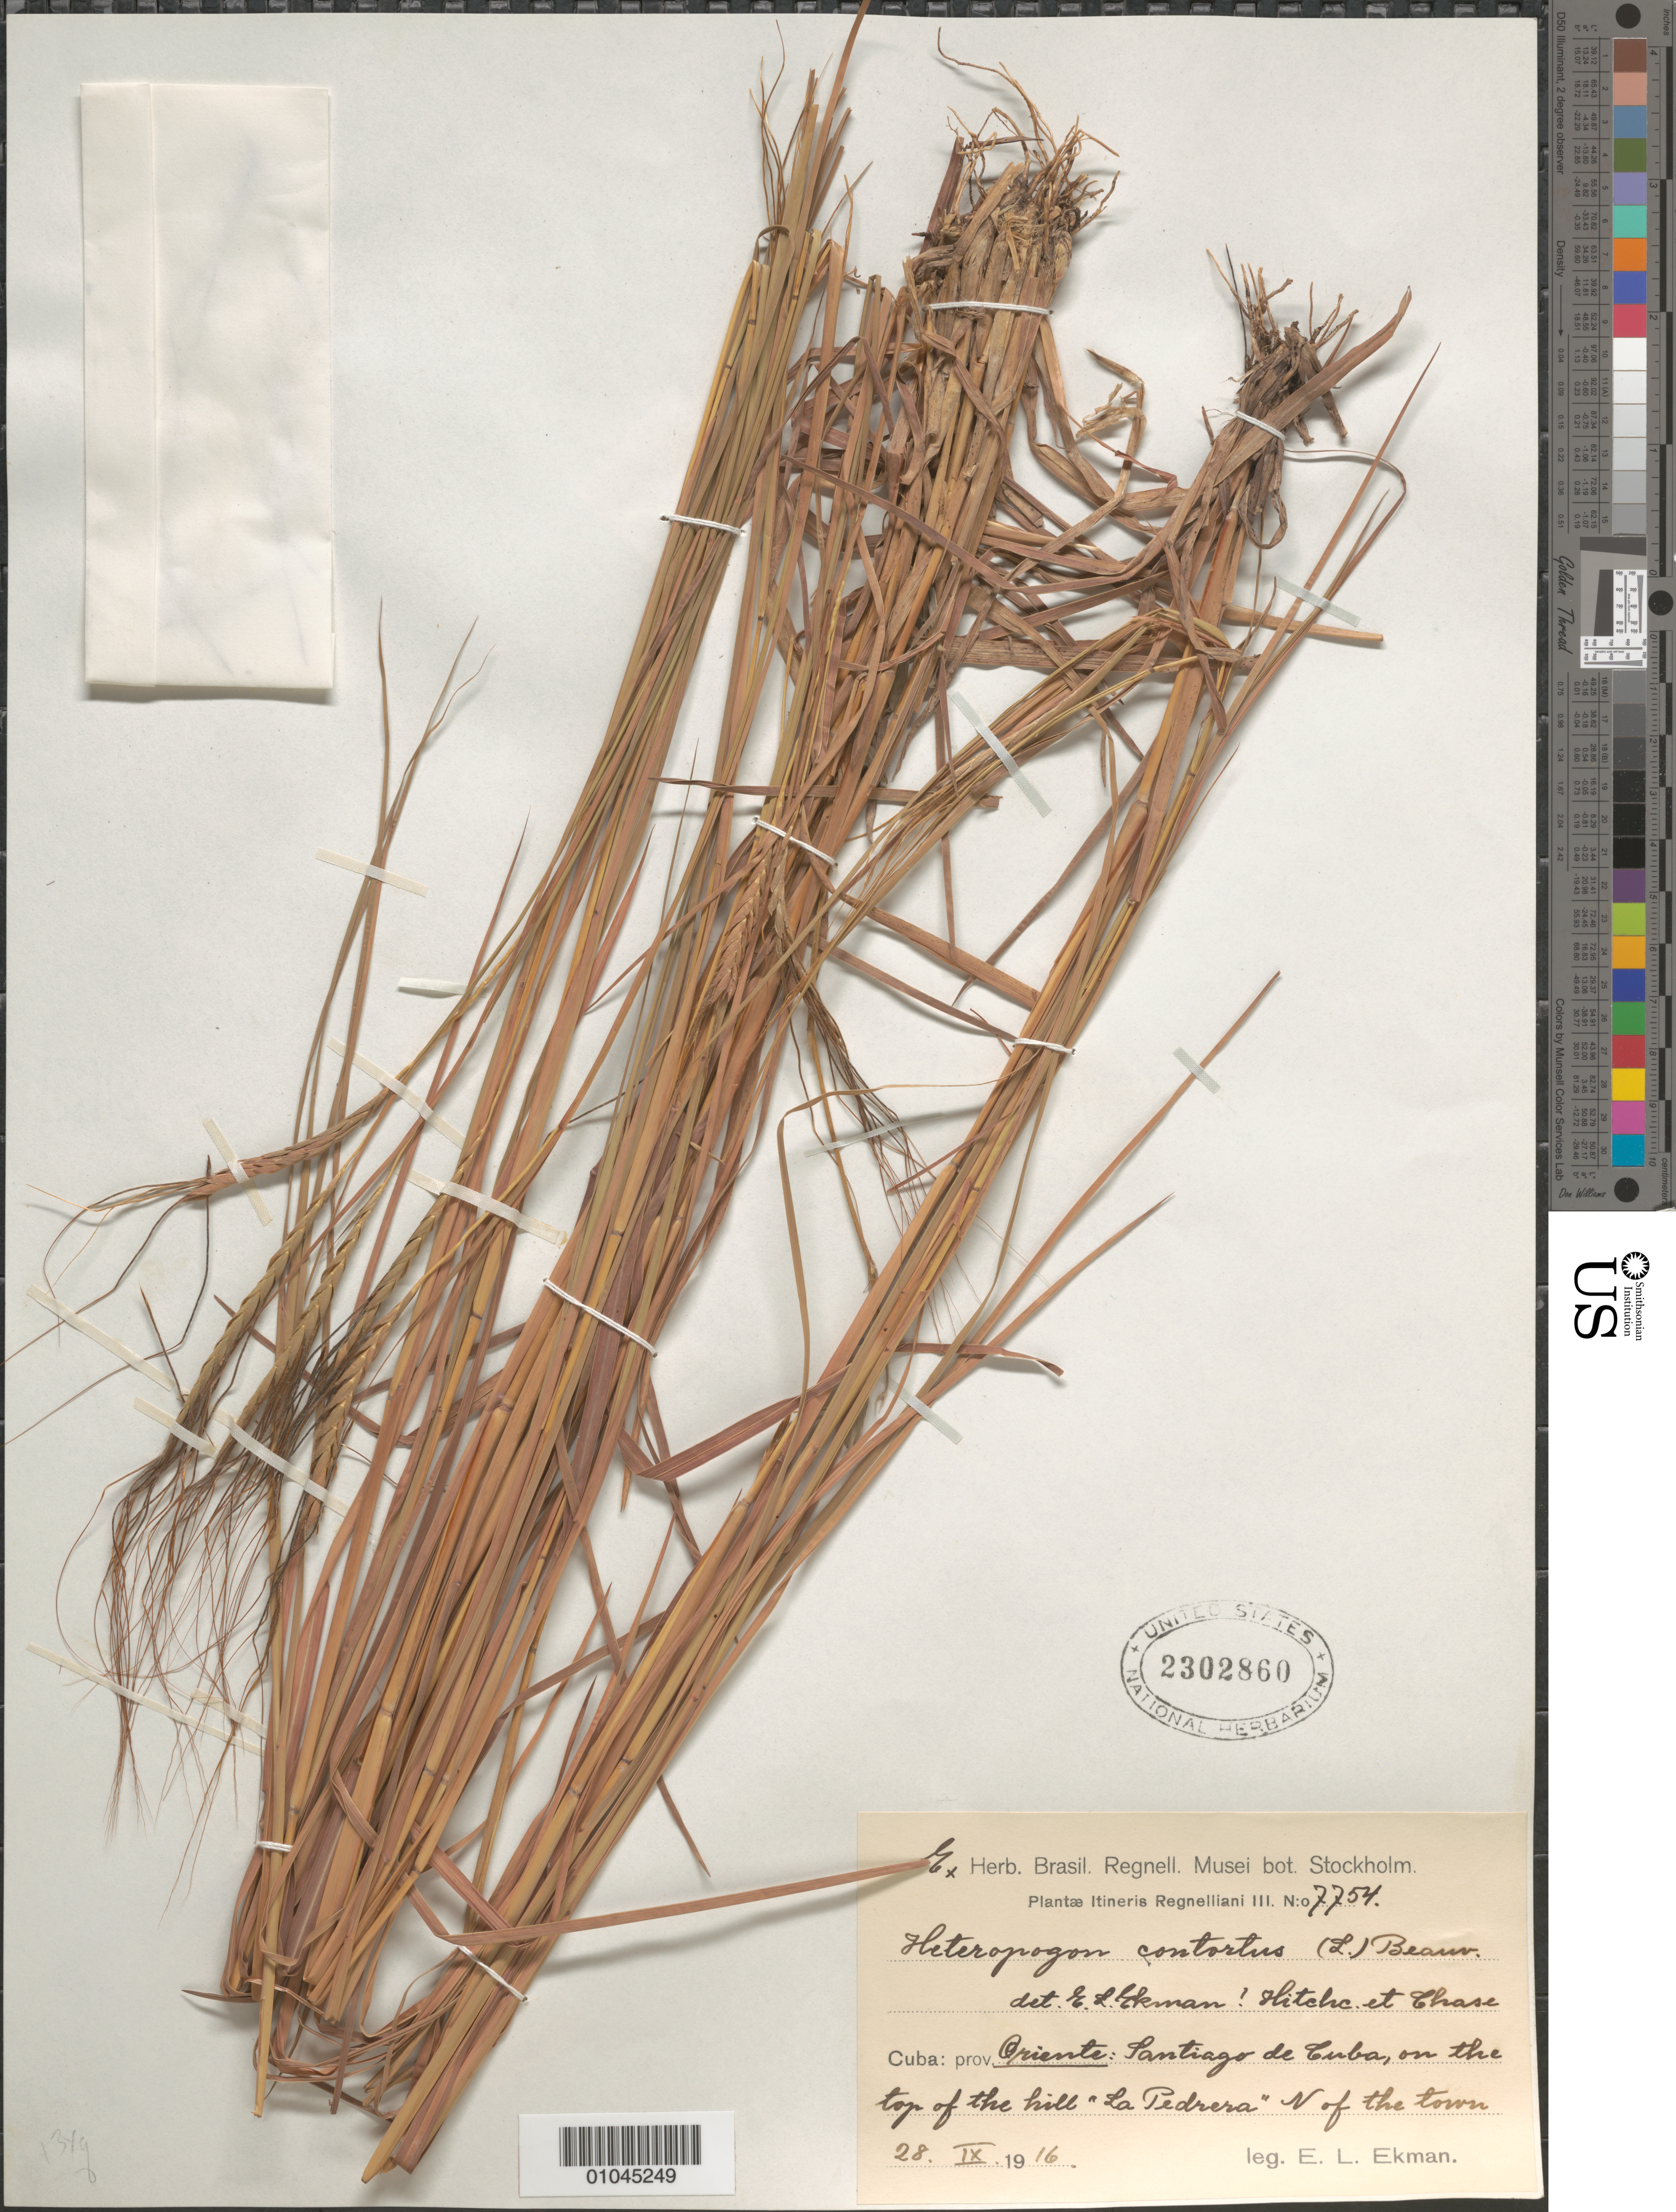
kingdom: Plantae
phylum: Tracheophyta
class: Liliopsida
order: Poales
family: Poaceae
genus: Heteropogon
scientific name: Heteropogon contortus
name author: (L.) P. Beauv. ex Roem. & Schult.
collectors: E. L. Ekman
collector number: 7754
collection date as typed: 28 Sep 1916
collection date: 1916-09-28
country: Cuba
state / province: Santiago de Cuba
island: Cuba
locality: Santiago de Cuba, on the top of the hill "La Pedrera", N of the town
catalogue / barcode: US 2302860